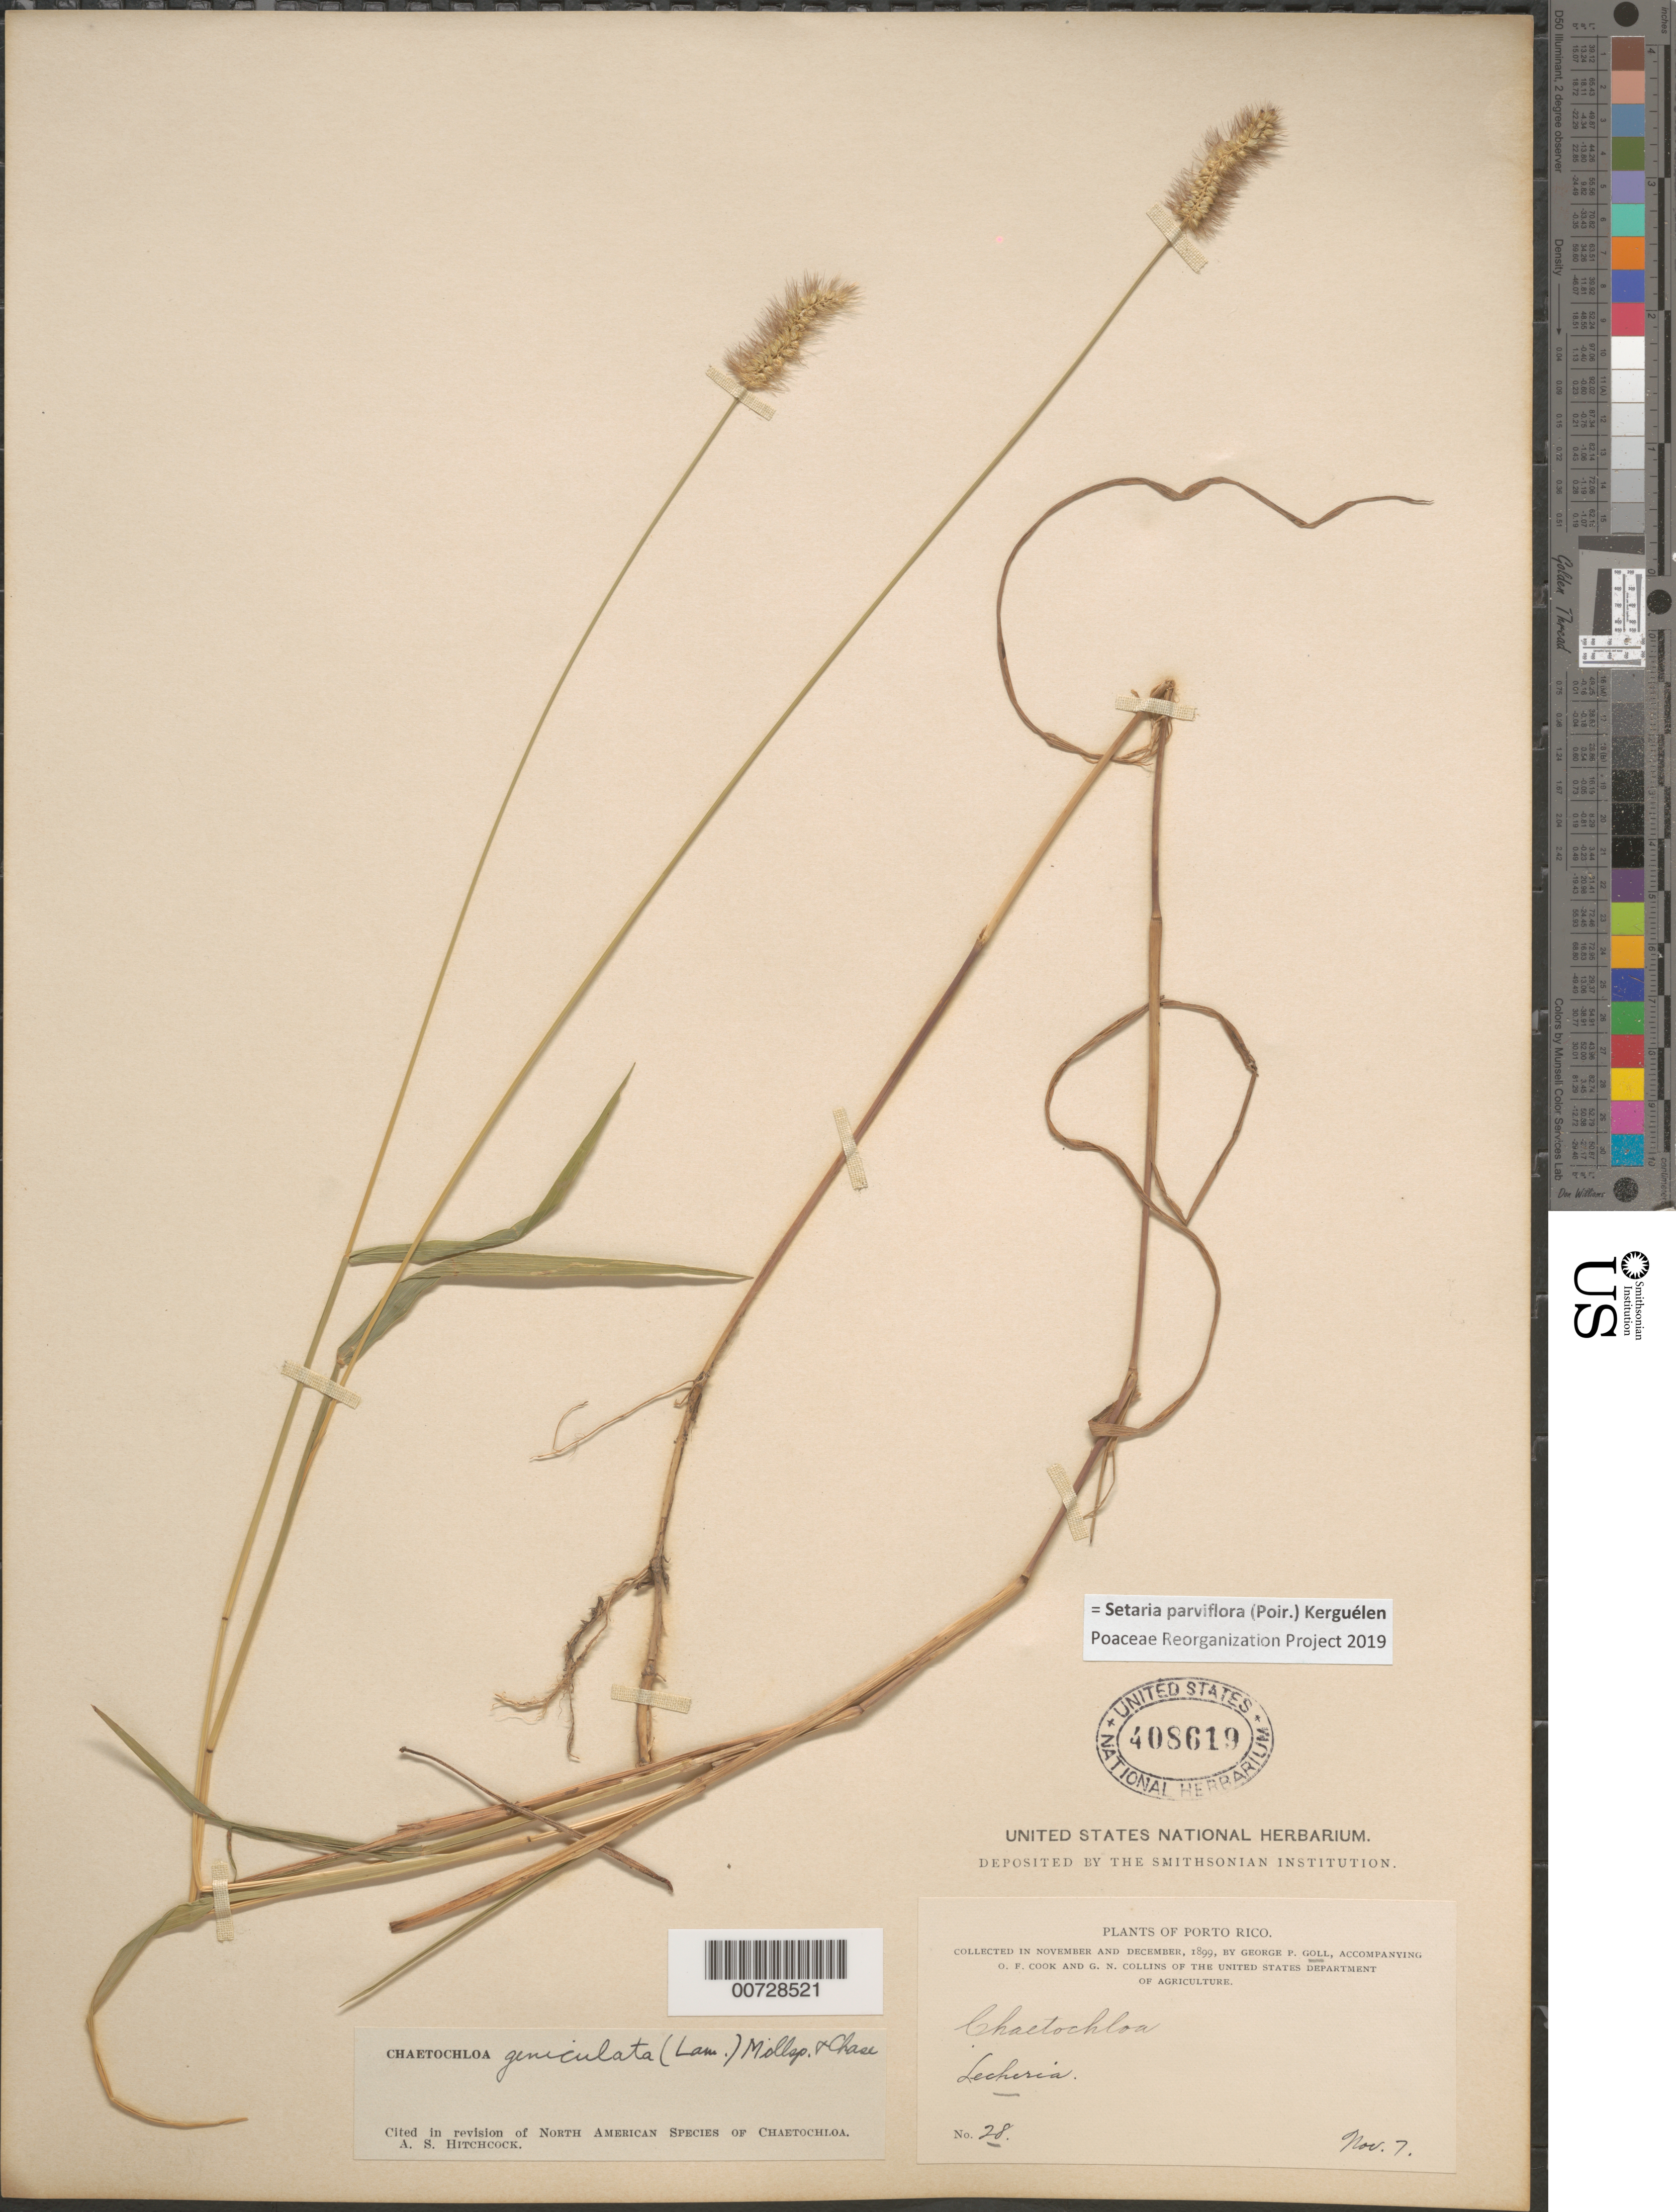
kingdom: Plantae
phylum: Tracheophyta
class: Liliopsida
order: Poales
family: Poaceae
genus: Setaria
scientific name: Setaria parviflora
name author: (Poir.) Kerguélen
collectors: G. Goll, O. F. Cook & G. N. Collins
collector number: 28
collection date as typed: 07 Nov 1899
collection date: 1899-11-07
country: Puerto Rico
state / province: San Juan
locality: Lecheria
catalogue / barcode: US 408619